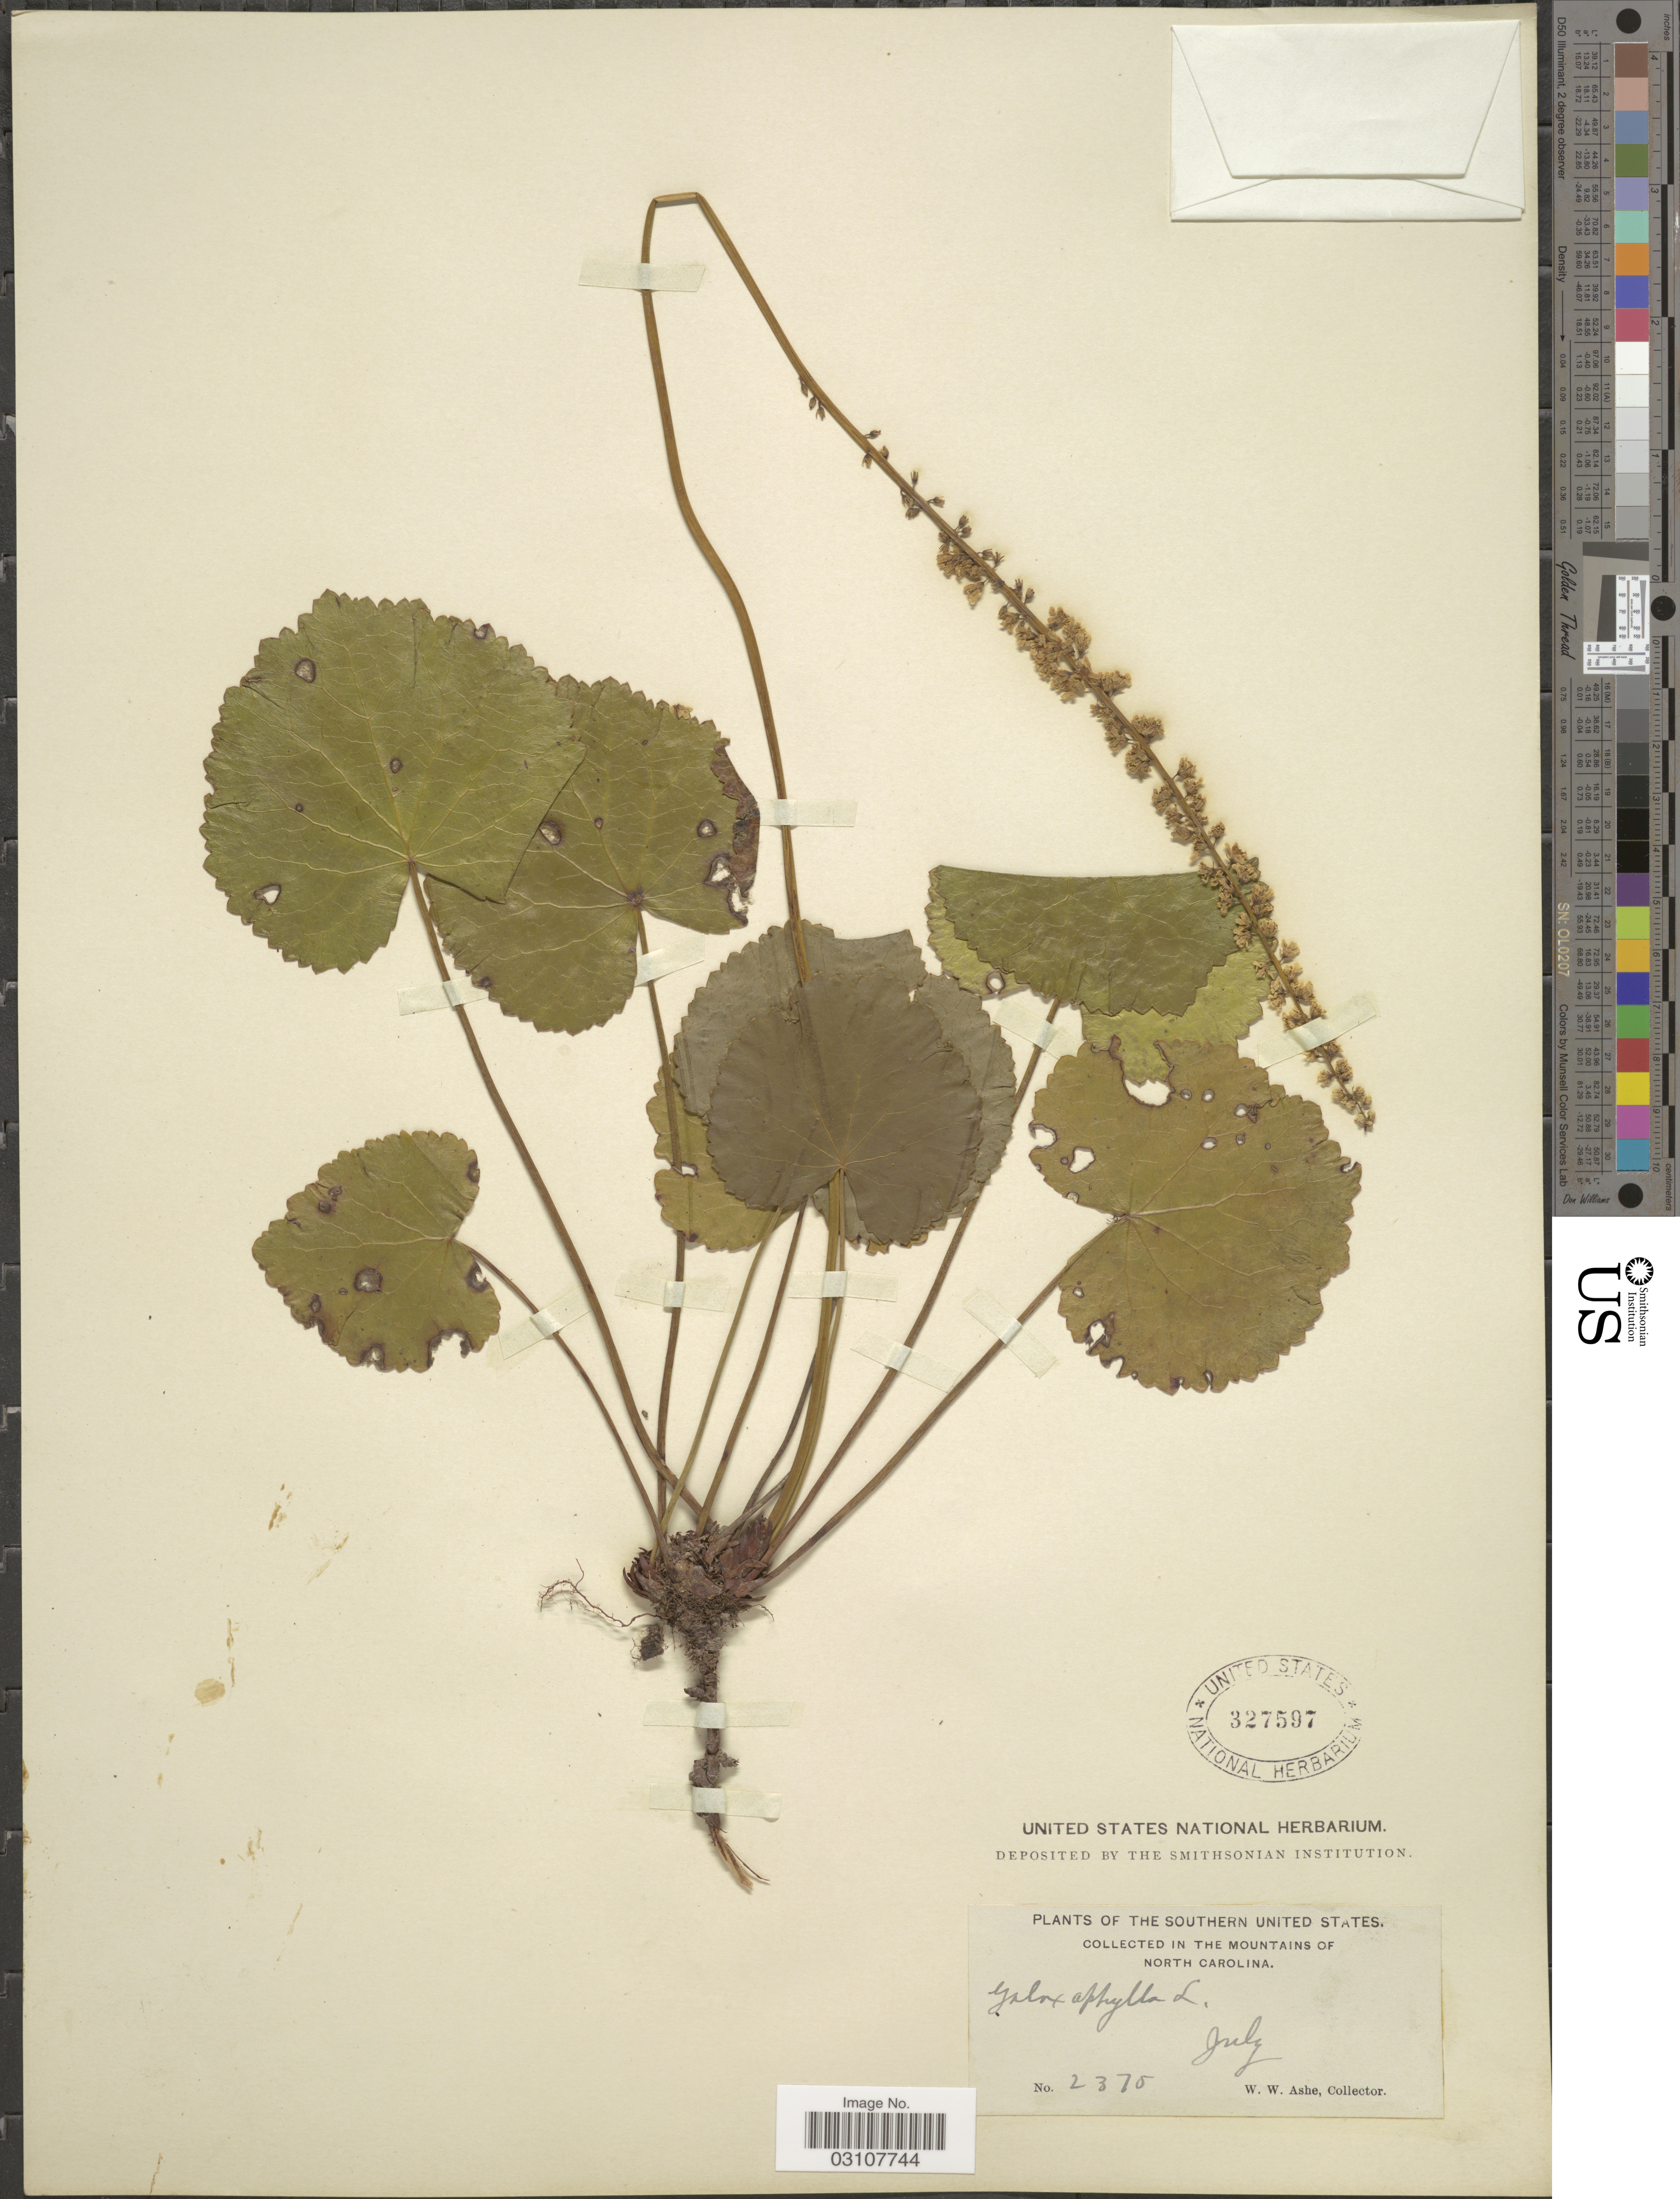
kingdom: Plantae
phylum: Tracheophyta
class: Magnoliopsida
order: Ericales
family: Diapensiaceae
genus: Galax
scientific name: Galax urceolata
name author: (Poir.) Brummitt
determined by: Gaynor, Michelle L., (FLAS), University of Florida (UNITED STATES)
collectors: W. W. Ashe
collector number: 2370*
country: United States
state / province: North Carolina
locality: Southern United States. In the mountains of North Carolina.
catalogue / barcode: US 327597